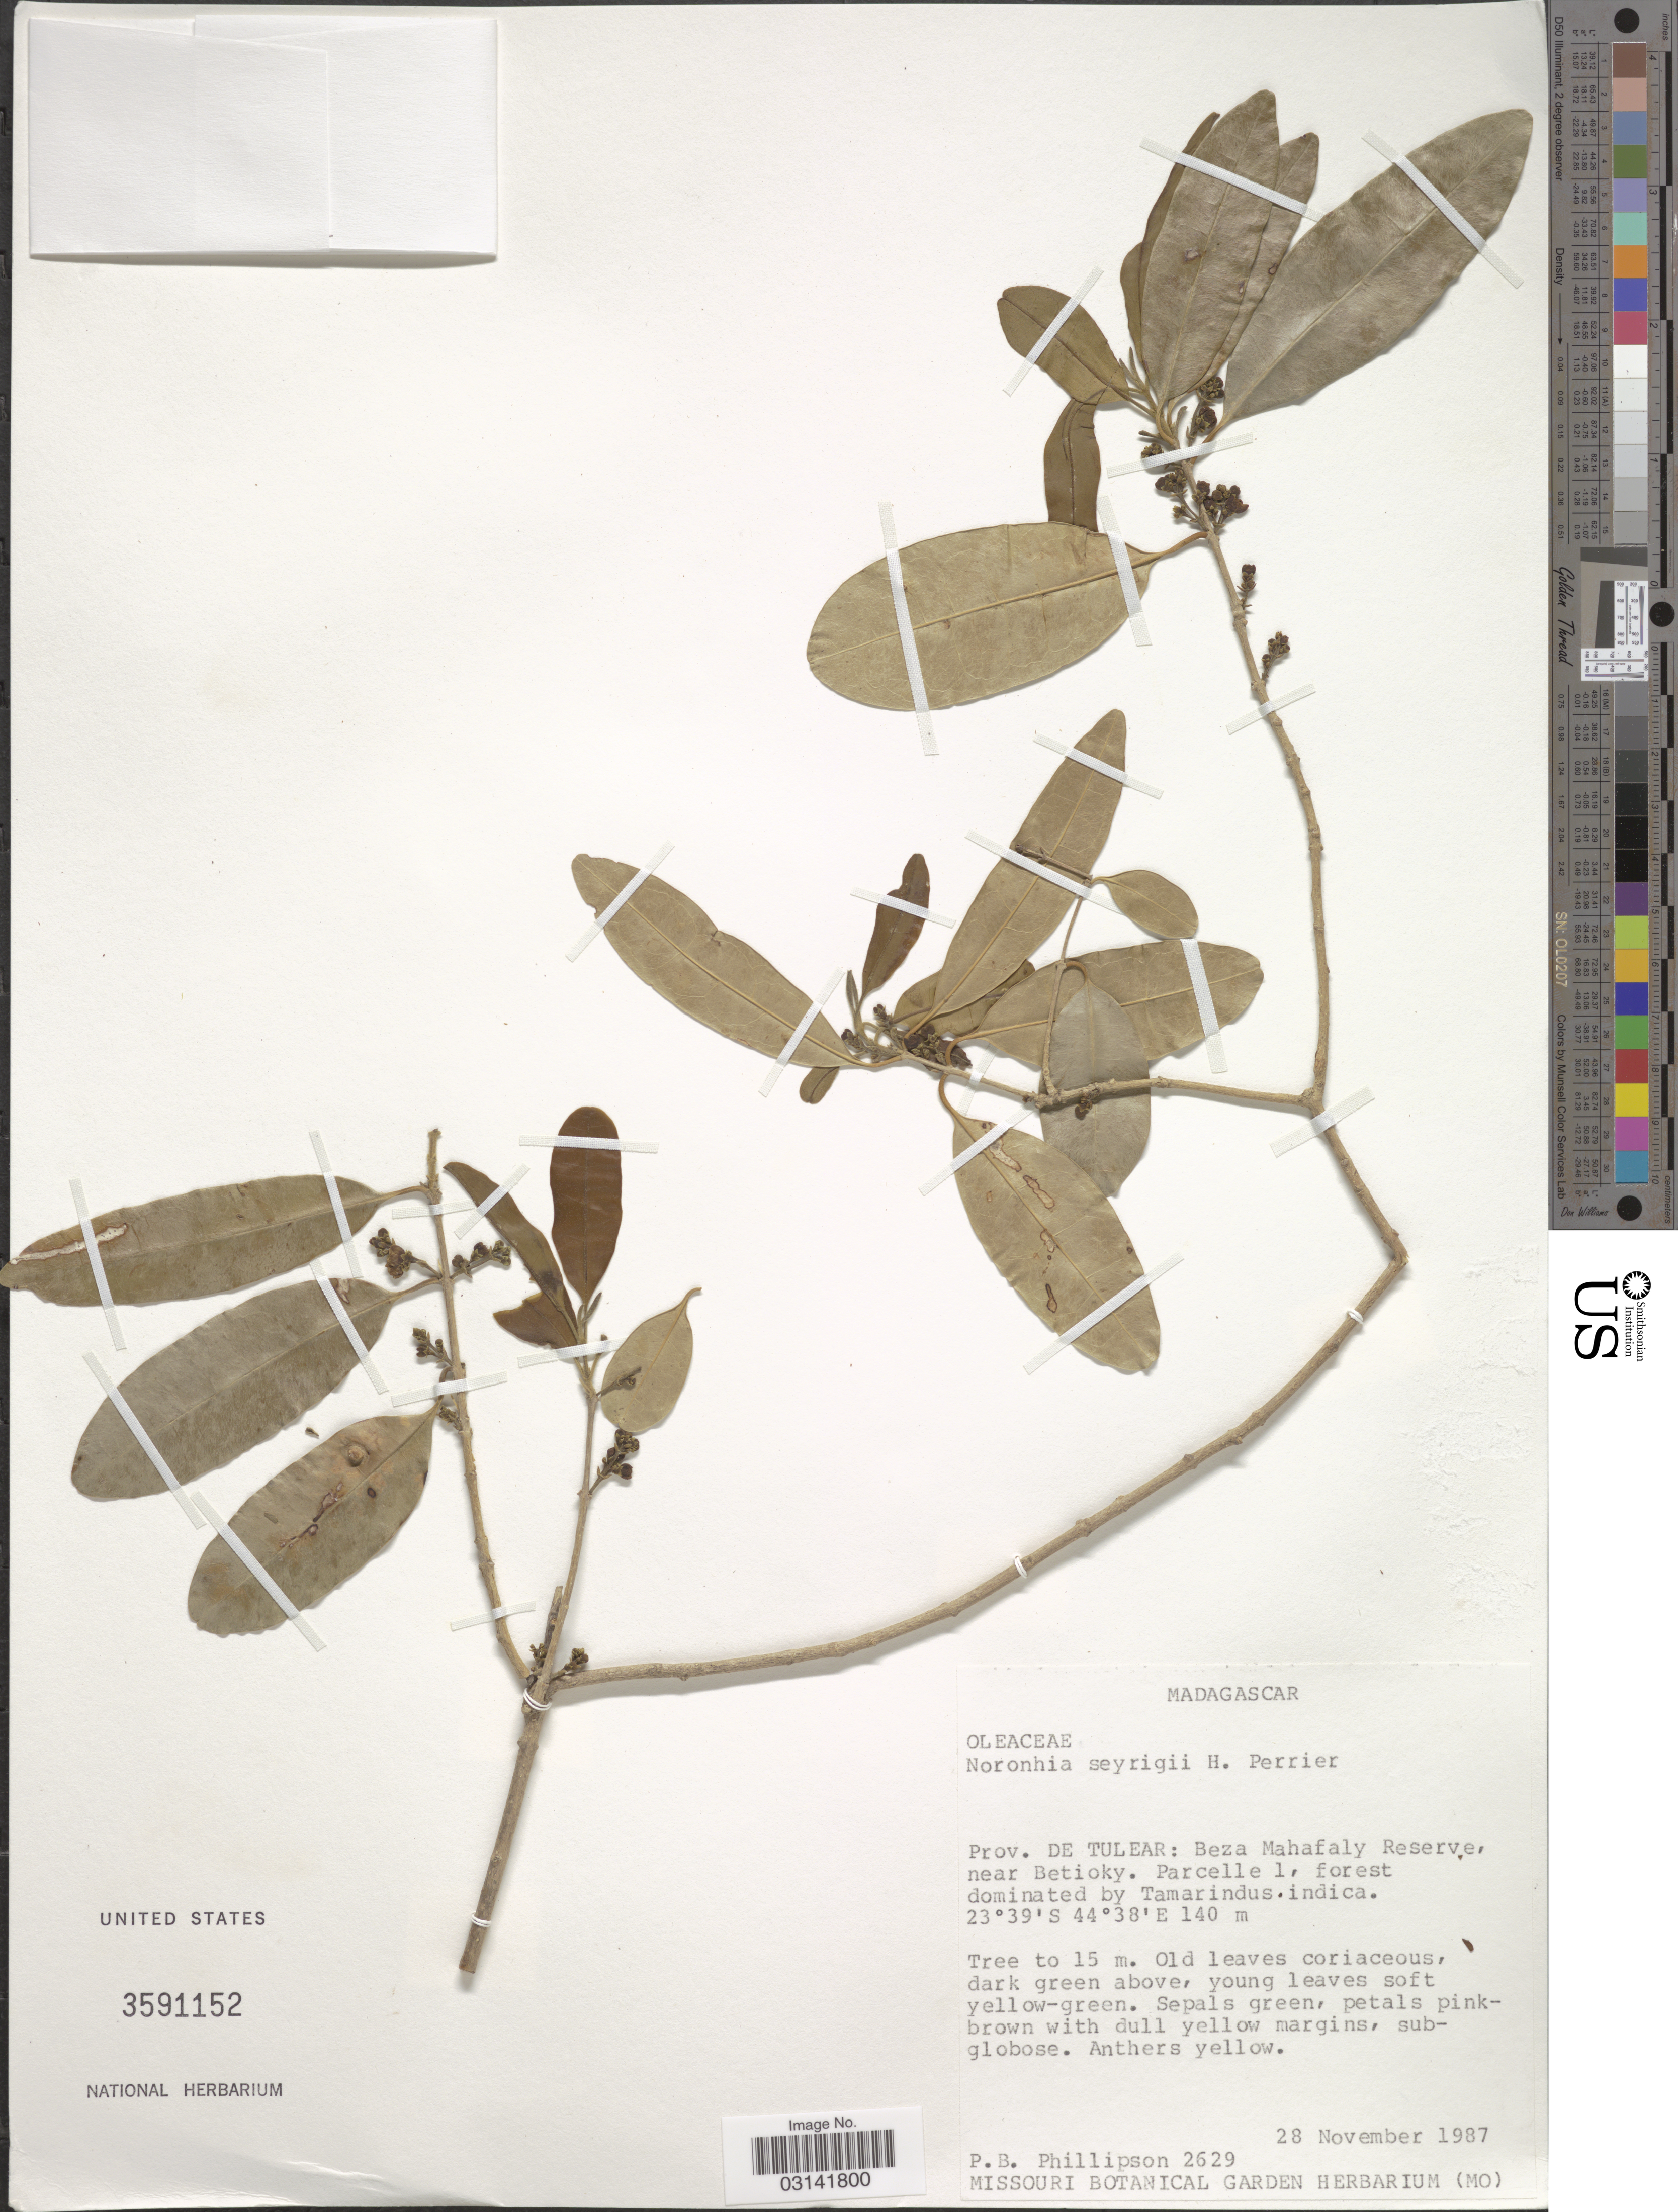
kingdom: Plantae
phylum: Tracheophyta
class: Magnoliopsida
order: Lamiales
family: Oleaceae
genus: Noronhia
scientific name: Noronhia seyrigii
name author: H. Perrier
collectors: P. B. Phillipson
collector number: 2629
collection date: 1987-11-28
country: Madagascar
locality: Prov. DE TULEAR: Beza Mahafaly Reserve, near Betioky. Parcelle 1.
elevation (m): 140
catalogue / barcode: US 3591152